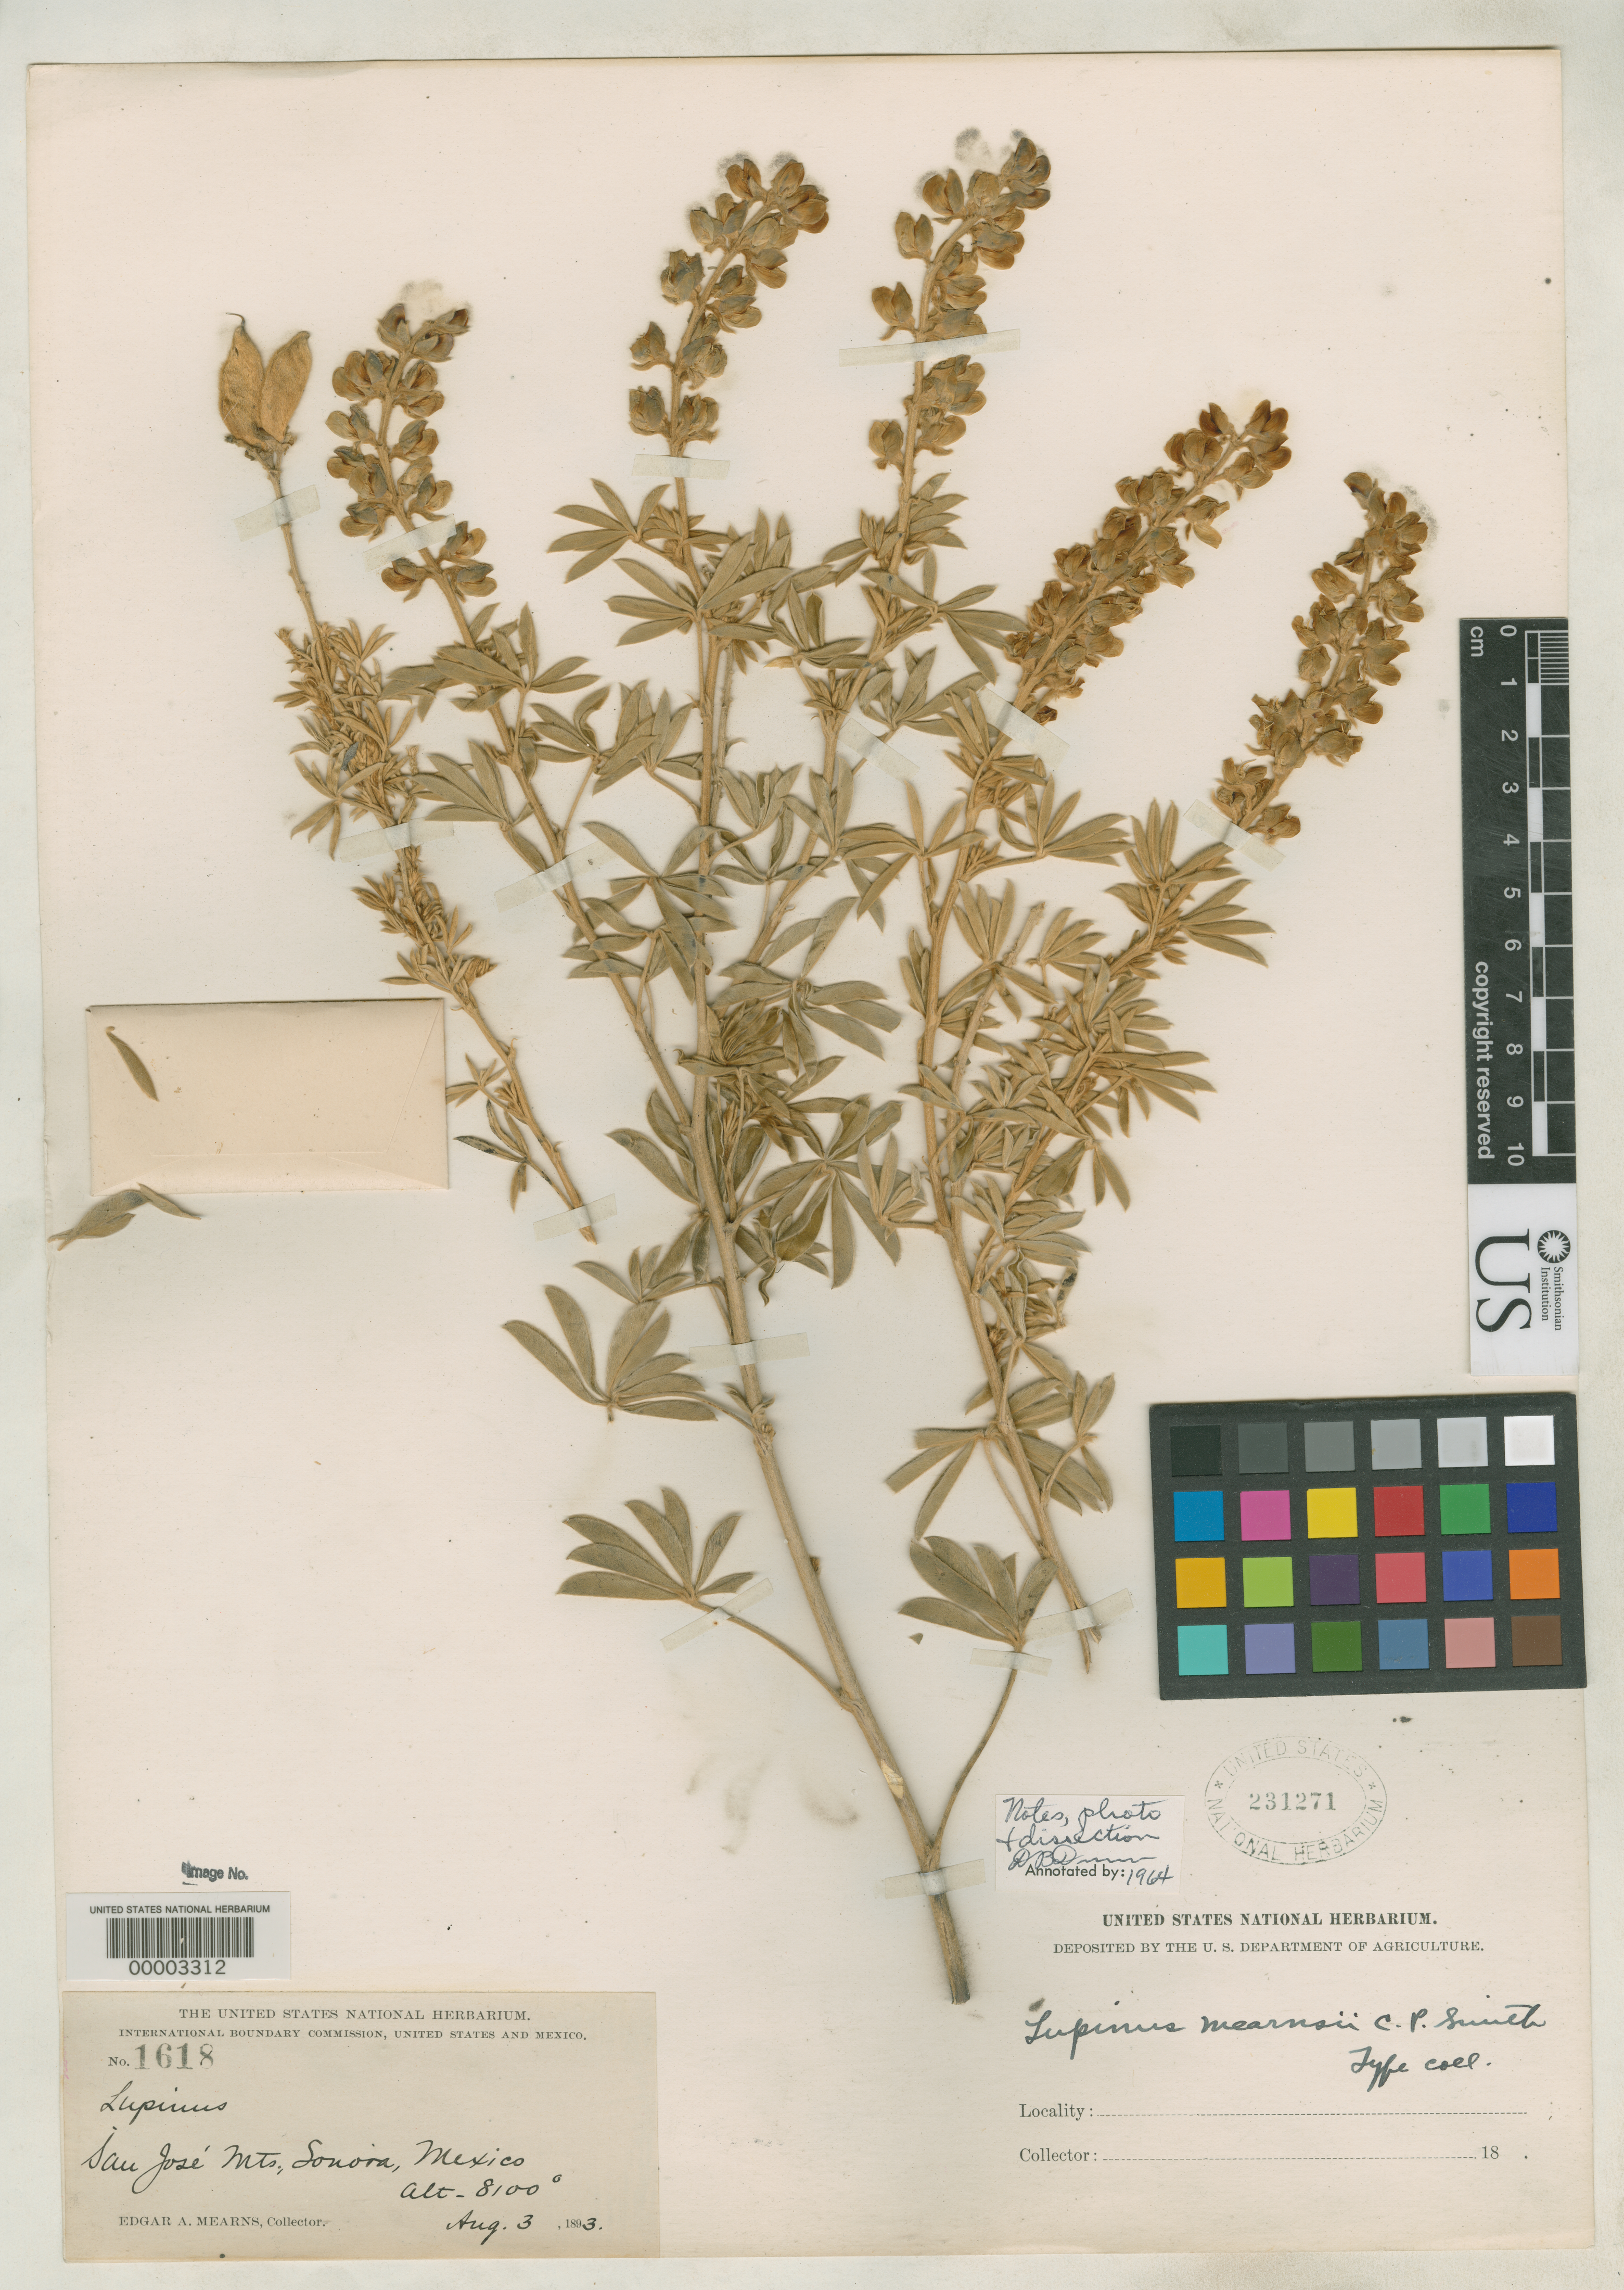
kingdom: Plantae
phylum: Tracheophyta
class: Magnoliopsida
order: Fabales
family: Fabaceae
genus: Lupinus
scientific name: Lupinus mearnsii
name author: C.P. Sm.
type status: Isotype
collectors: E. A. Mearns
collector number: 1618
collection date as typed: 03 Aug 1893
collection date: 1893-08-03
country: Mexico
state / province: Sonora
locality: San Jose Mts.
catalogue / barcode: US 231271